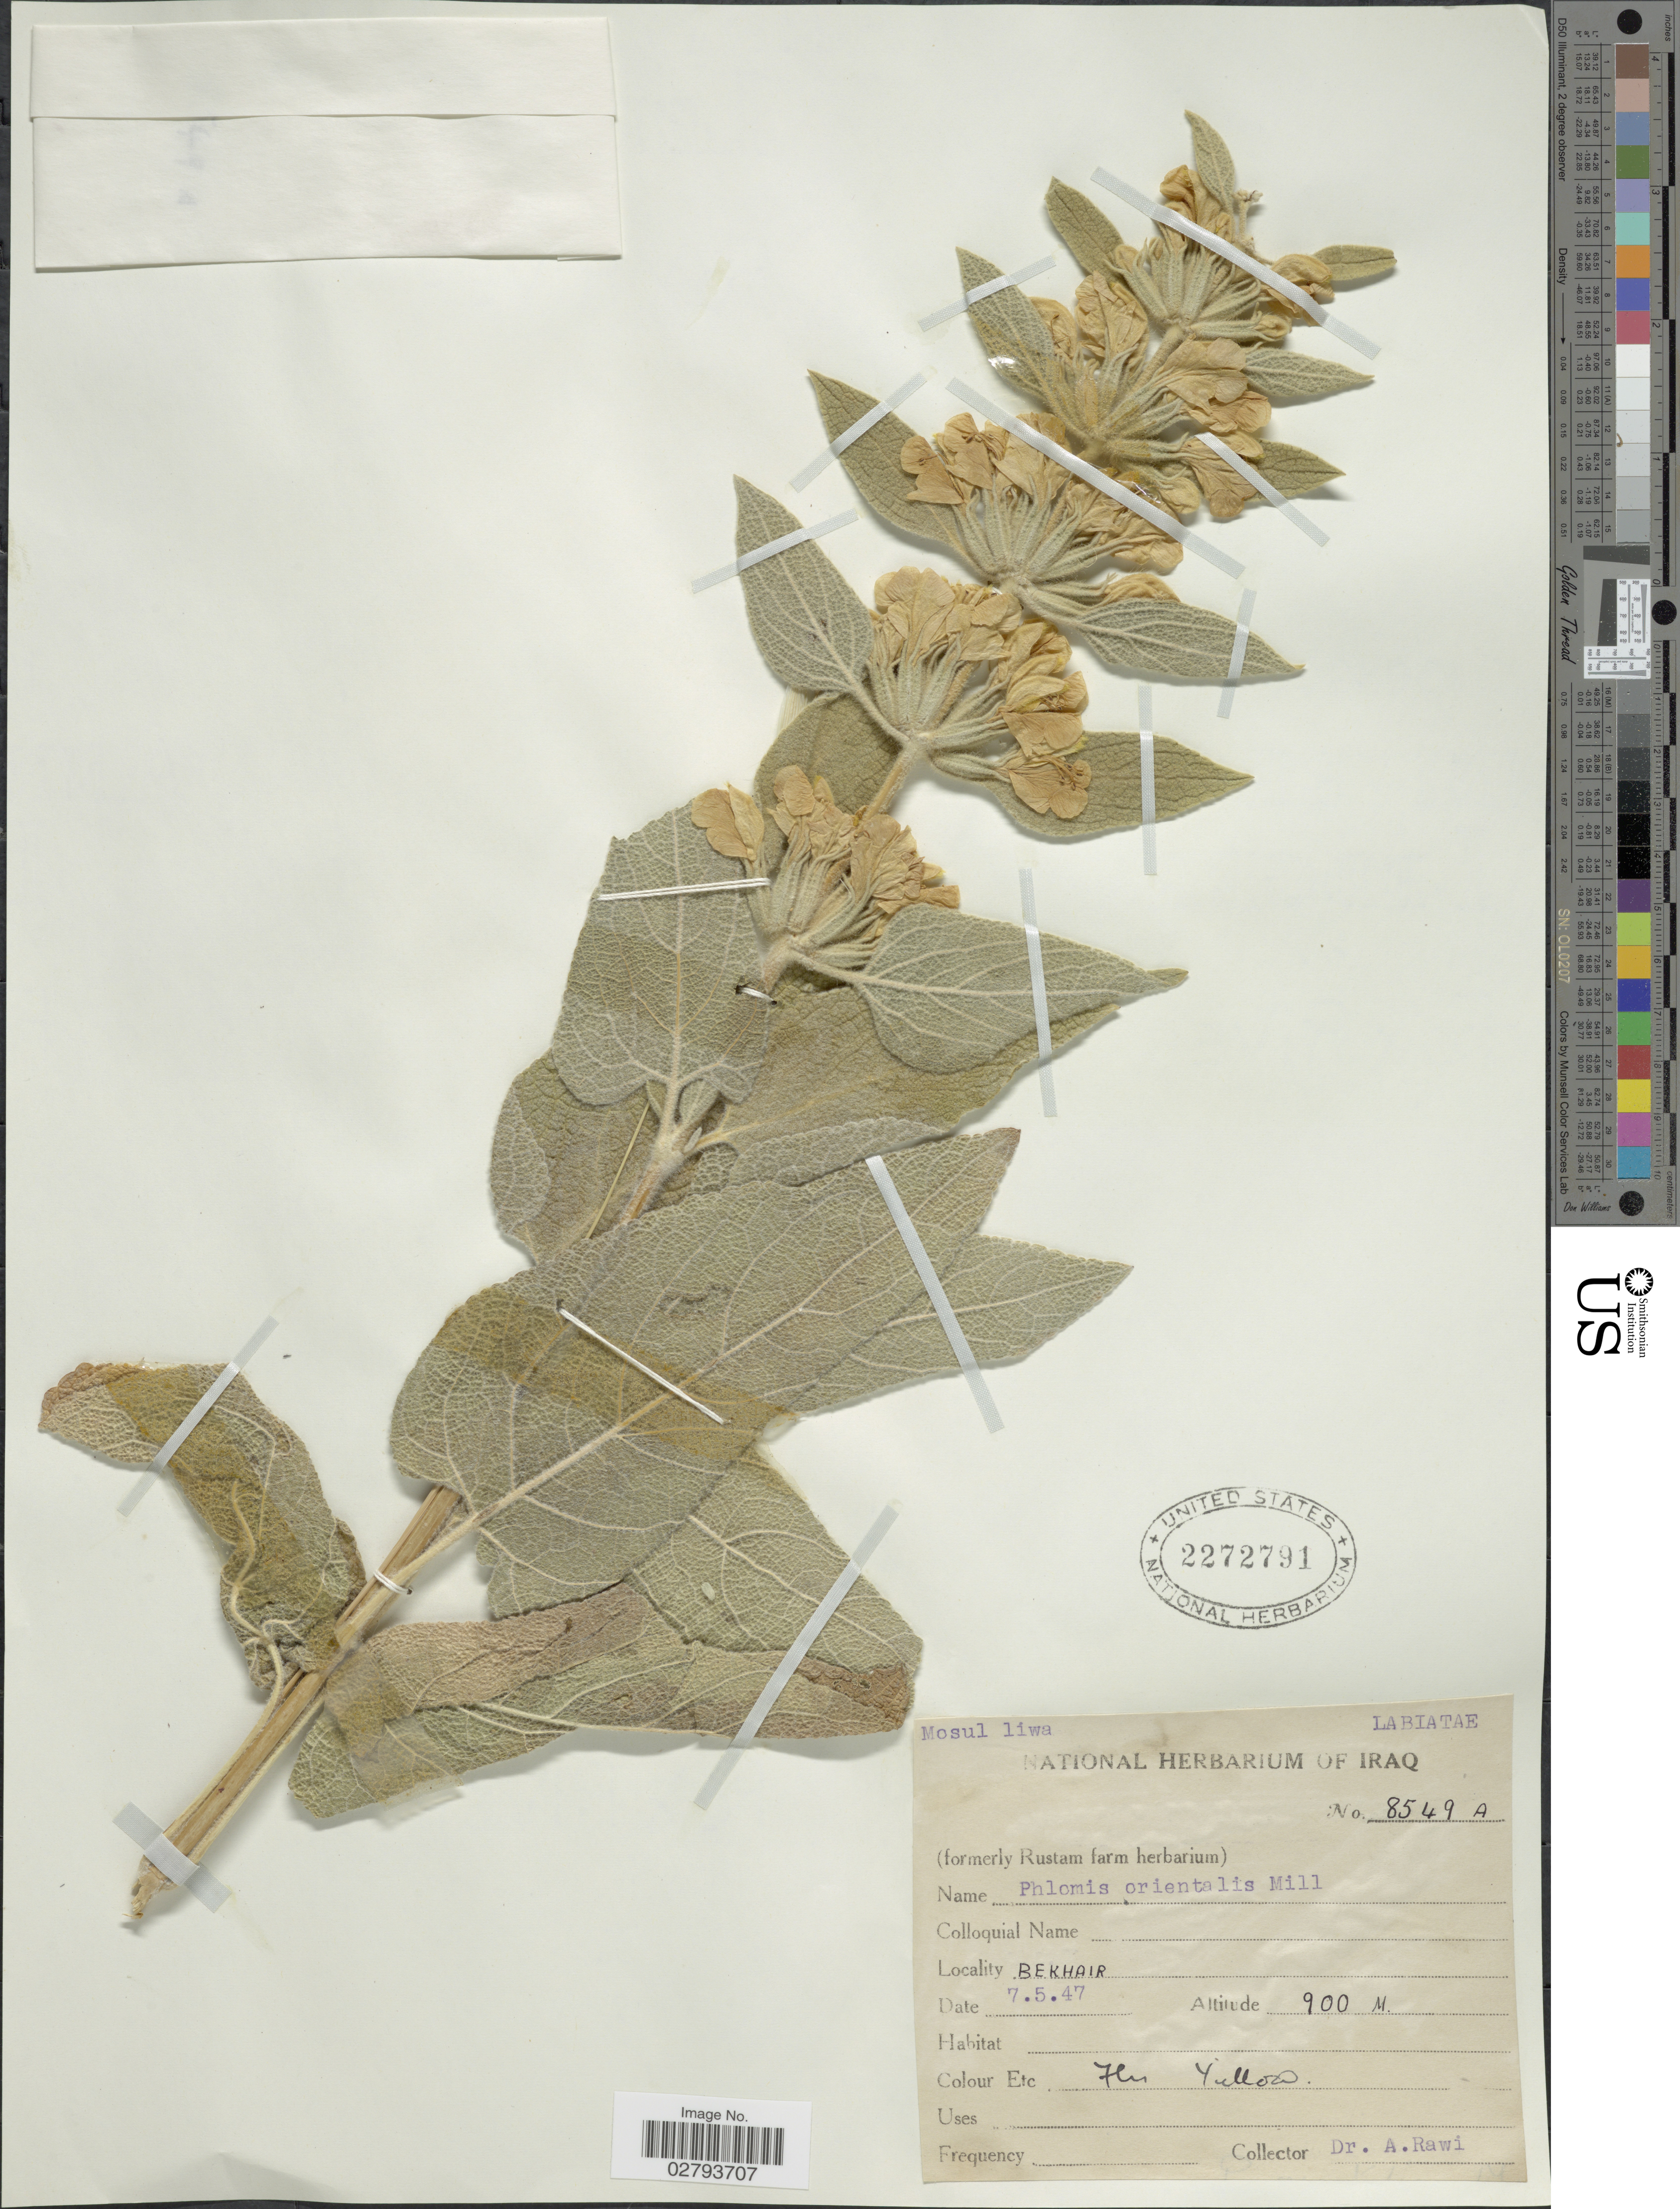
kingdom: Plantae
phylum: Tracheophyta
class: Magnoliopsida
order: Lamiales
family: Lamiaceae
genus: Phlomis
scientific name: Phlomis orientalis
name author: Mill.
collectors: A. Rawi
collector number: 8549A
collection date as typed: Transcribed d/m/y: 7/5/47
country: Iraq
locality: Mosul liwa. Bekhair.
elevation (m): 900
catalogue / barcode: US 2272791